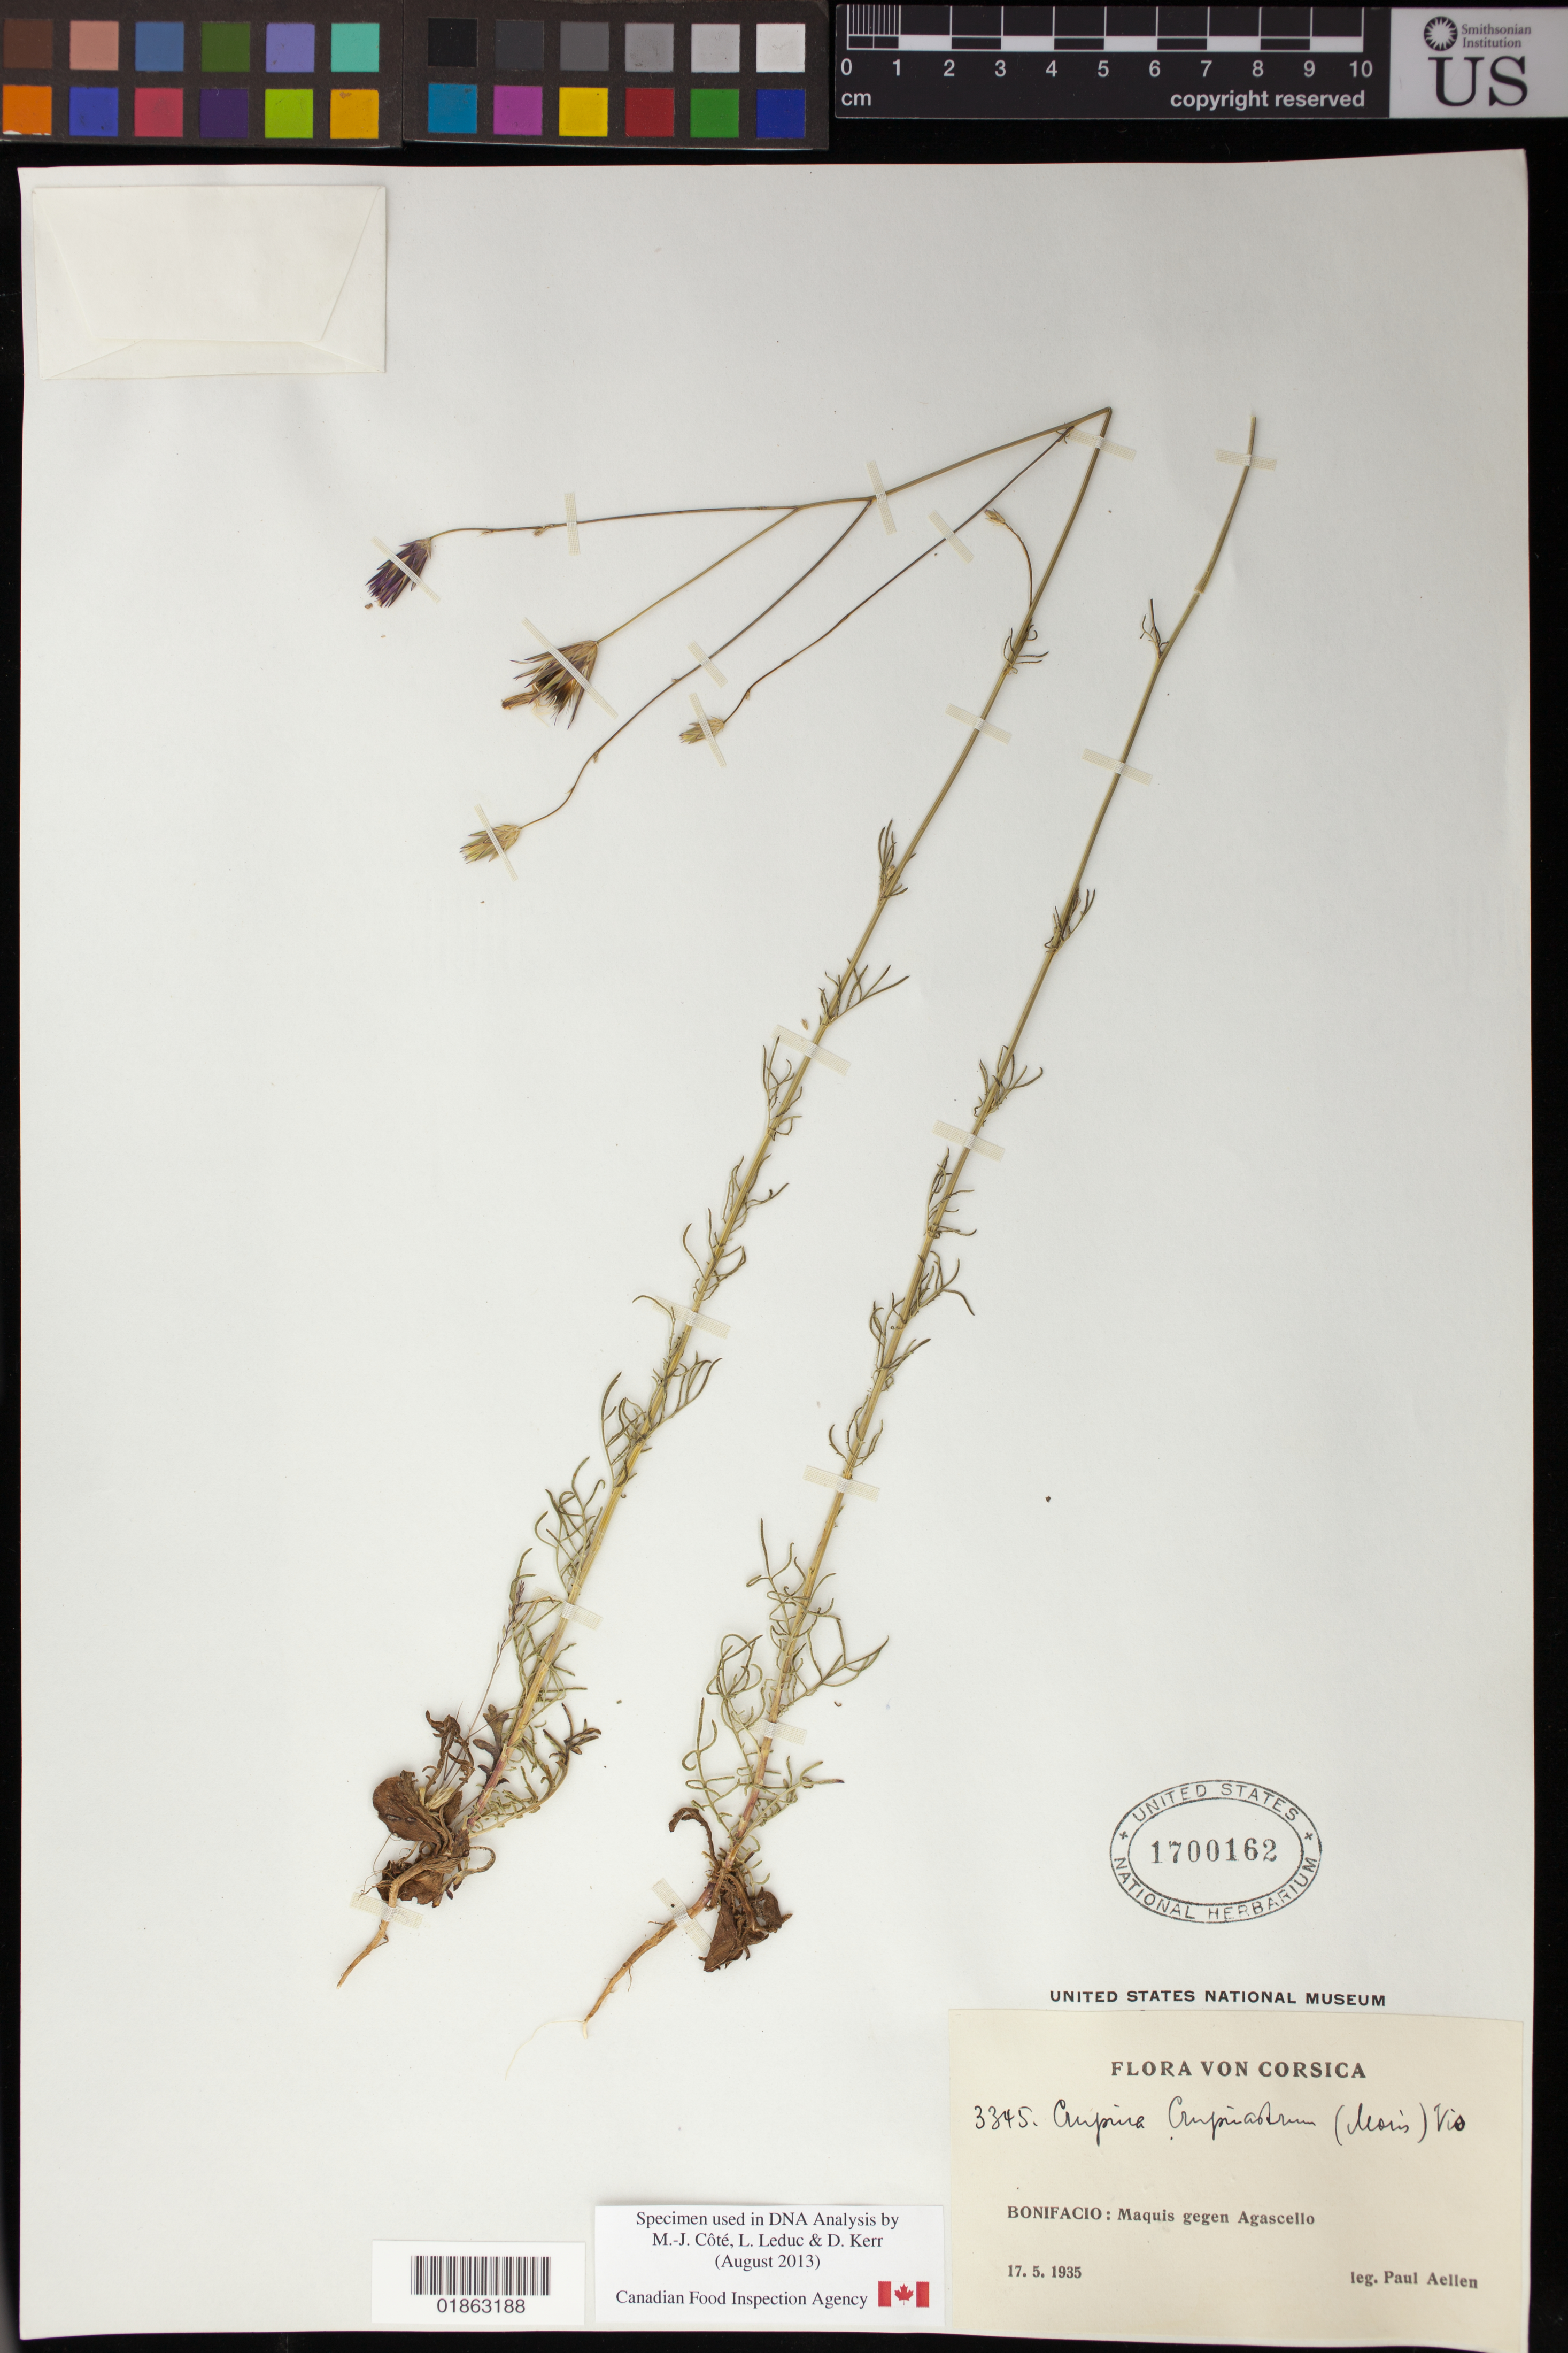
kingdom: Plantae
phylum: Tracheophyta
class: Magnoliopsida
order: Asterales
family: Asteraceae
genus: Crupina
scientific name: Crupina crupinastrum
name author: (Moris)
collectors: P. Aellen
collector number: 3345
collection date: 1935-05-14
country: France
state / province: Corsica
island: Corse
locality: Bonifacio: Maquis gegen Agascello.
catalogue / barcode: US 1700162